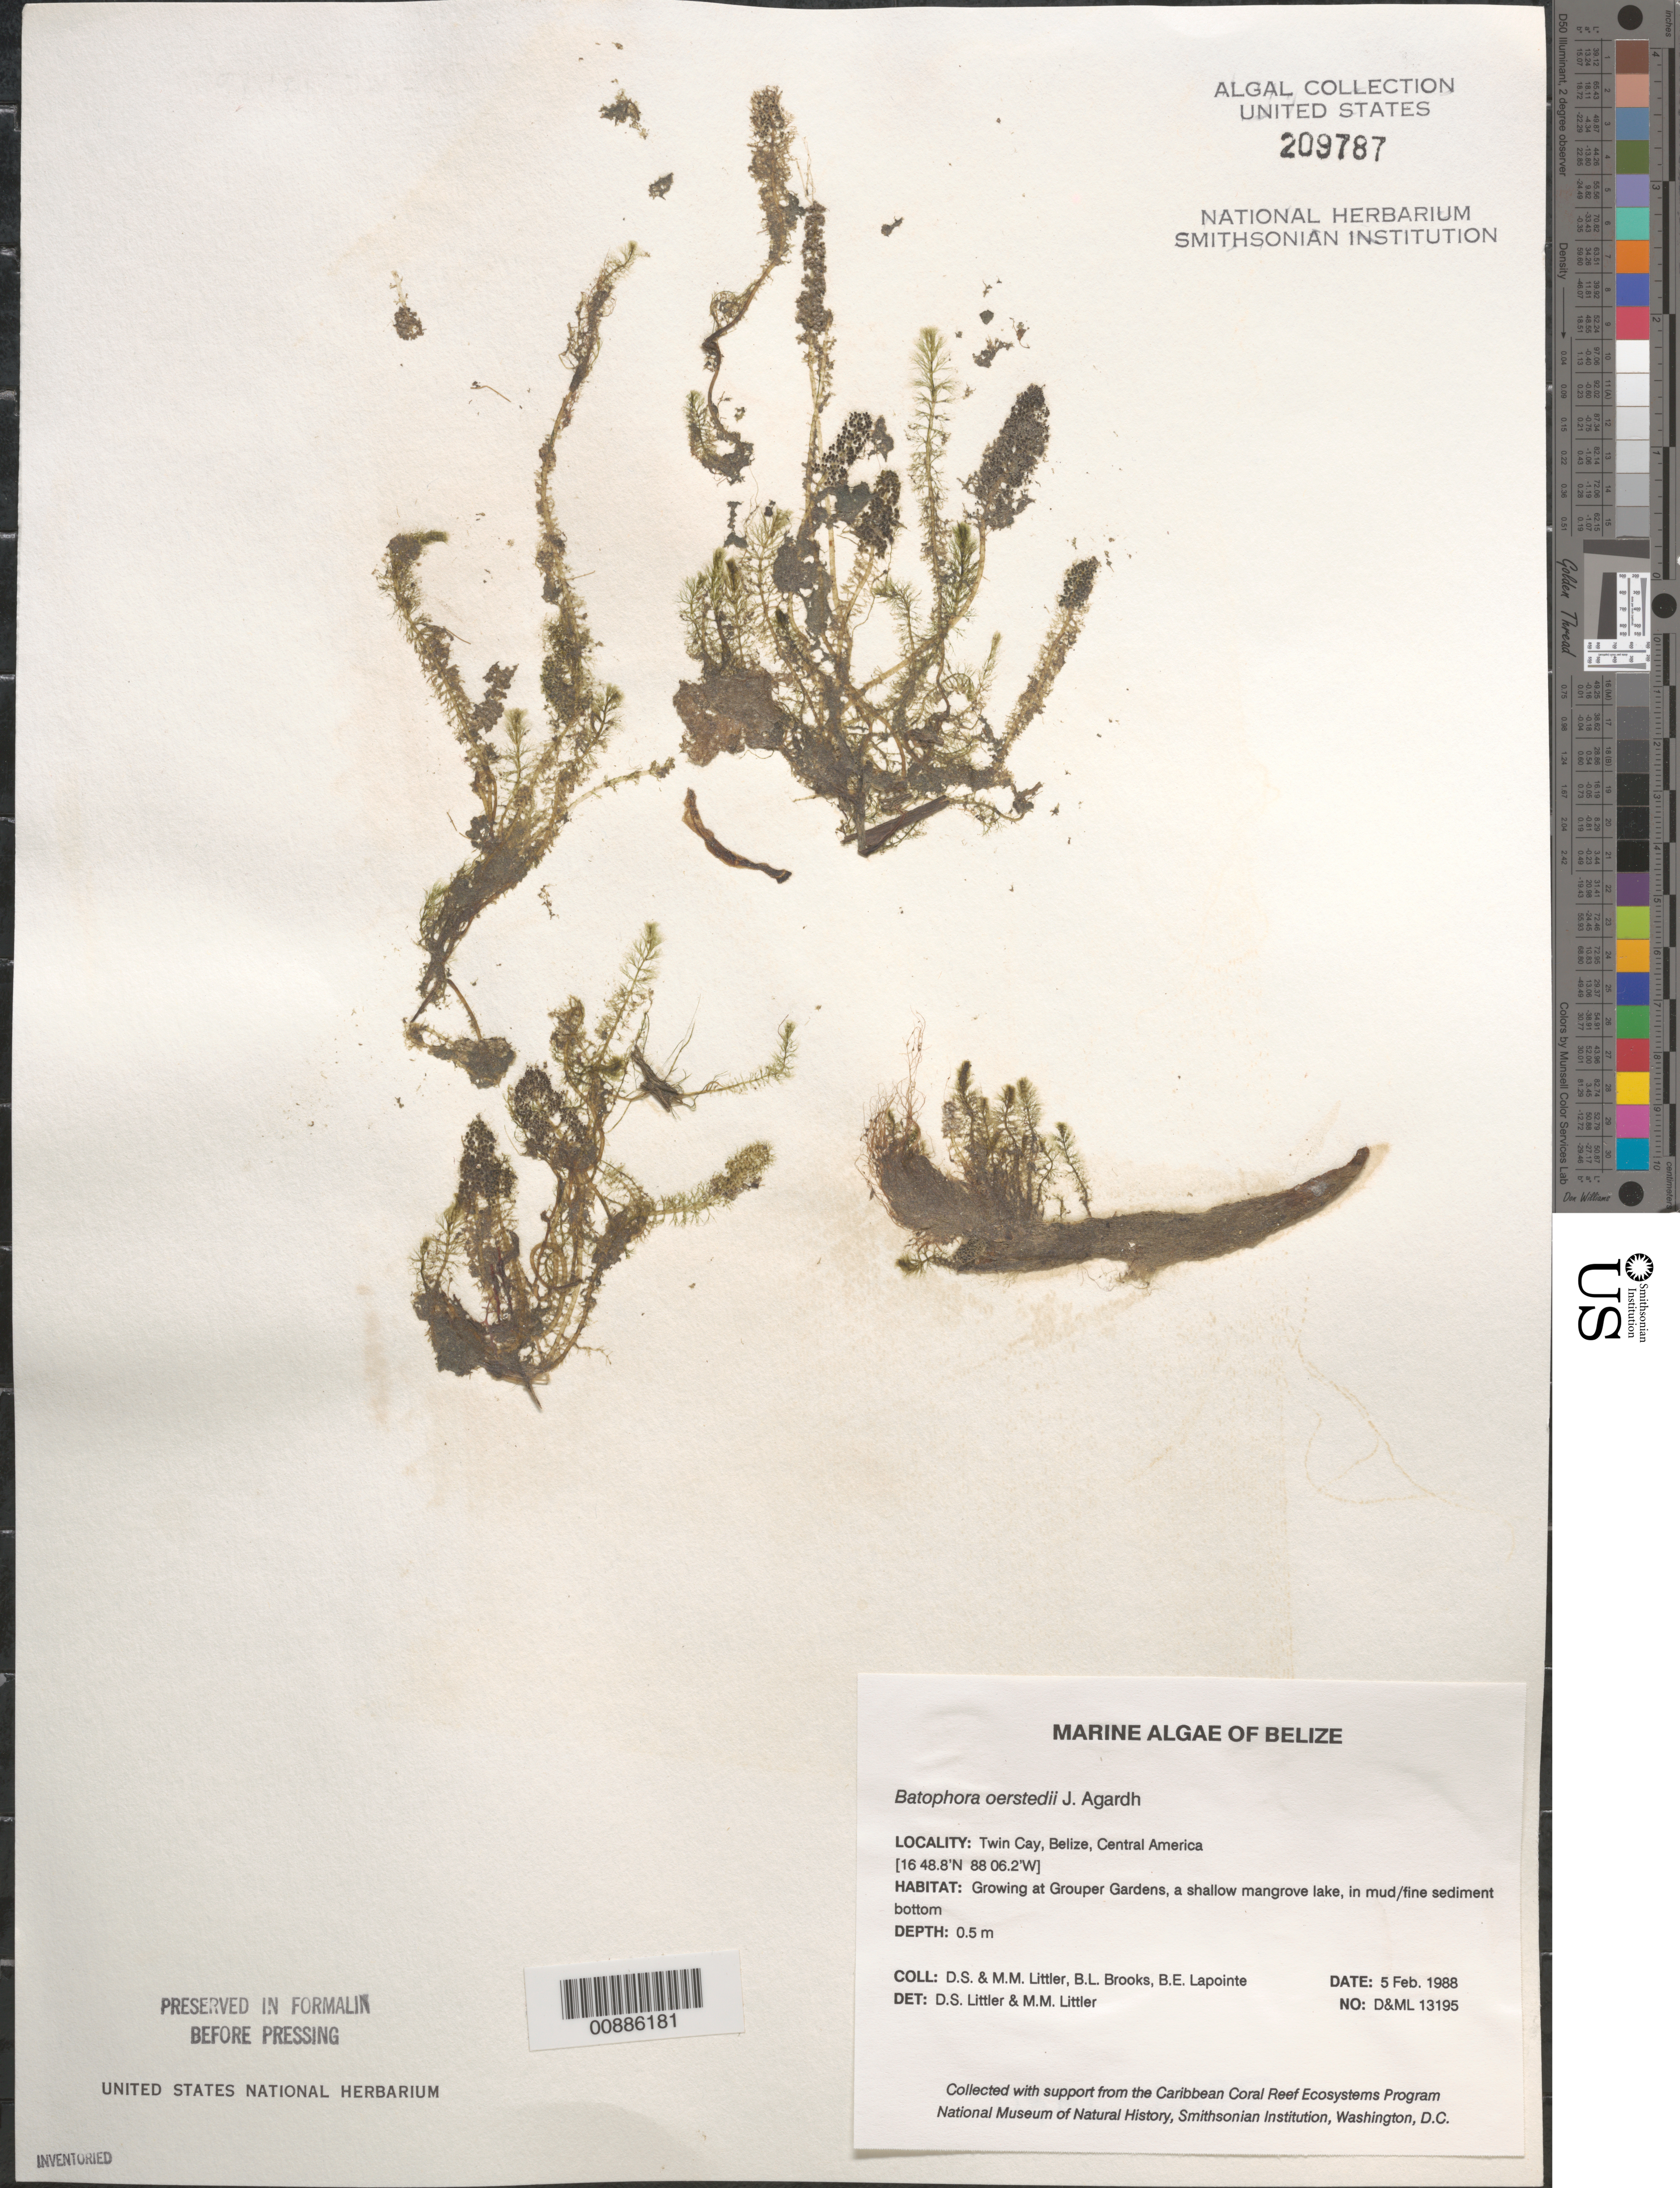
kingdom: Plantae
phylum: Chlorophyta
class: Ulvophyceae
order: Dasycladales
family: Dasycladaceae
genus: Batophora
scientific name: Batophora oerstedii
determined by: Littler, D. S.; Littler, M. M.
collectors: D. S. Littler, M. M. Littler, B. Brooks & B. Lapointe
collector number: D&ML 13195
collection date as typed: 05 Feb 1988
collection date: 1988-02-05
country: Belize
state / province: Stann Creek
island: Twin Cays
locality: Grouper Gardens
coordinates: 16 48.8'N, 88 06.2'W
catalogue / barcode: US 209787